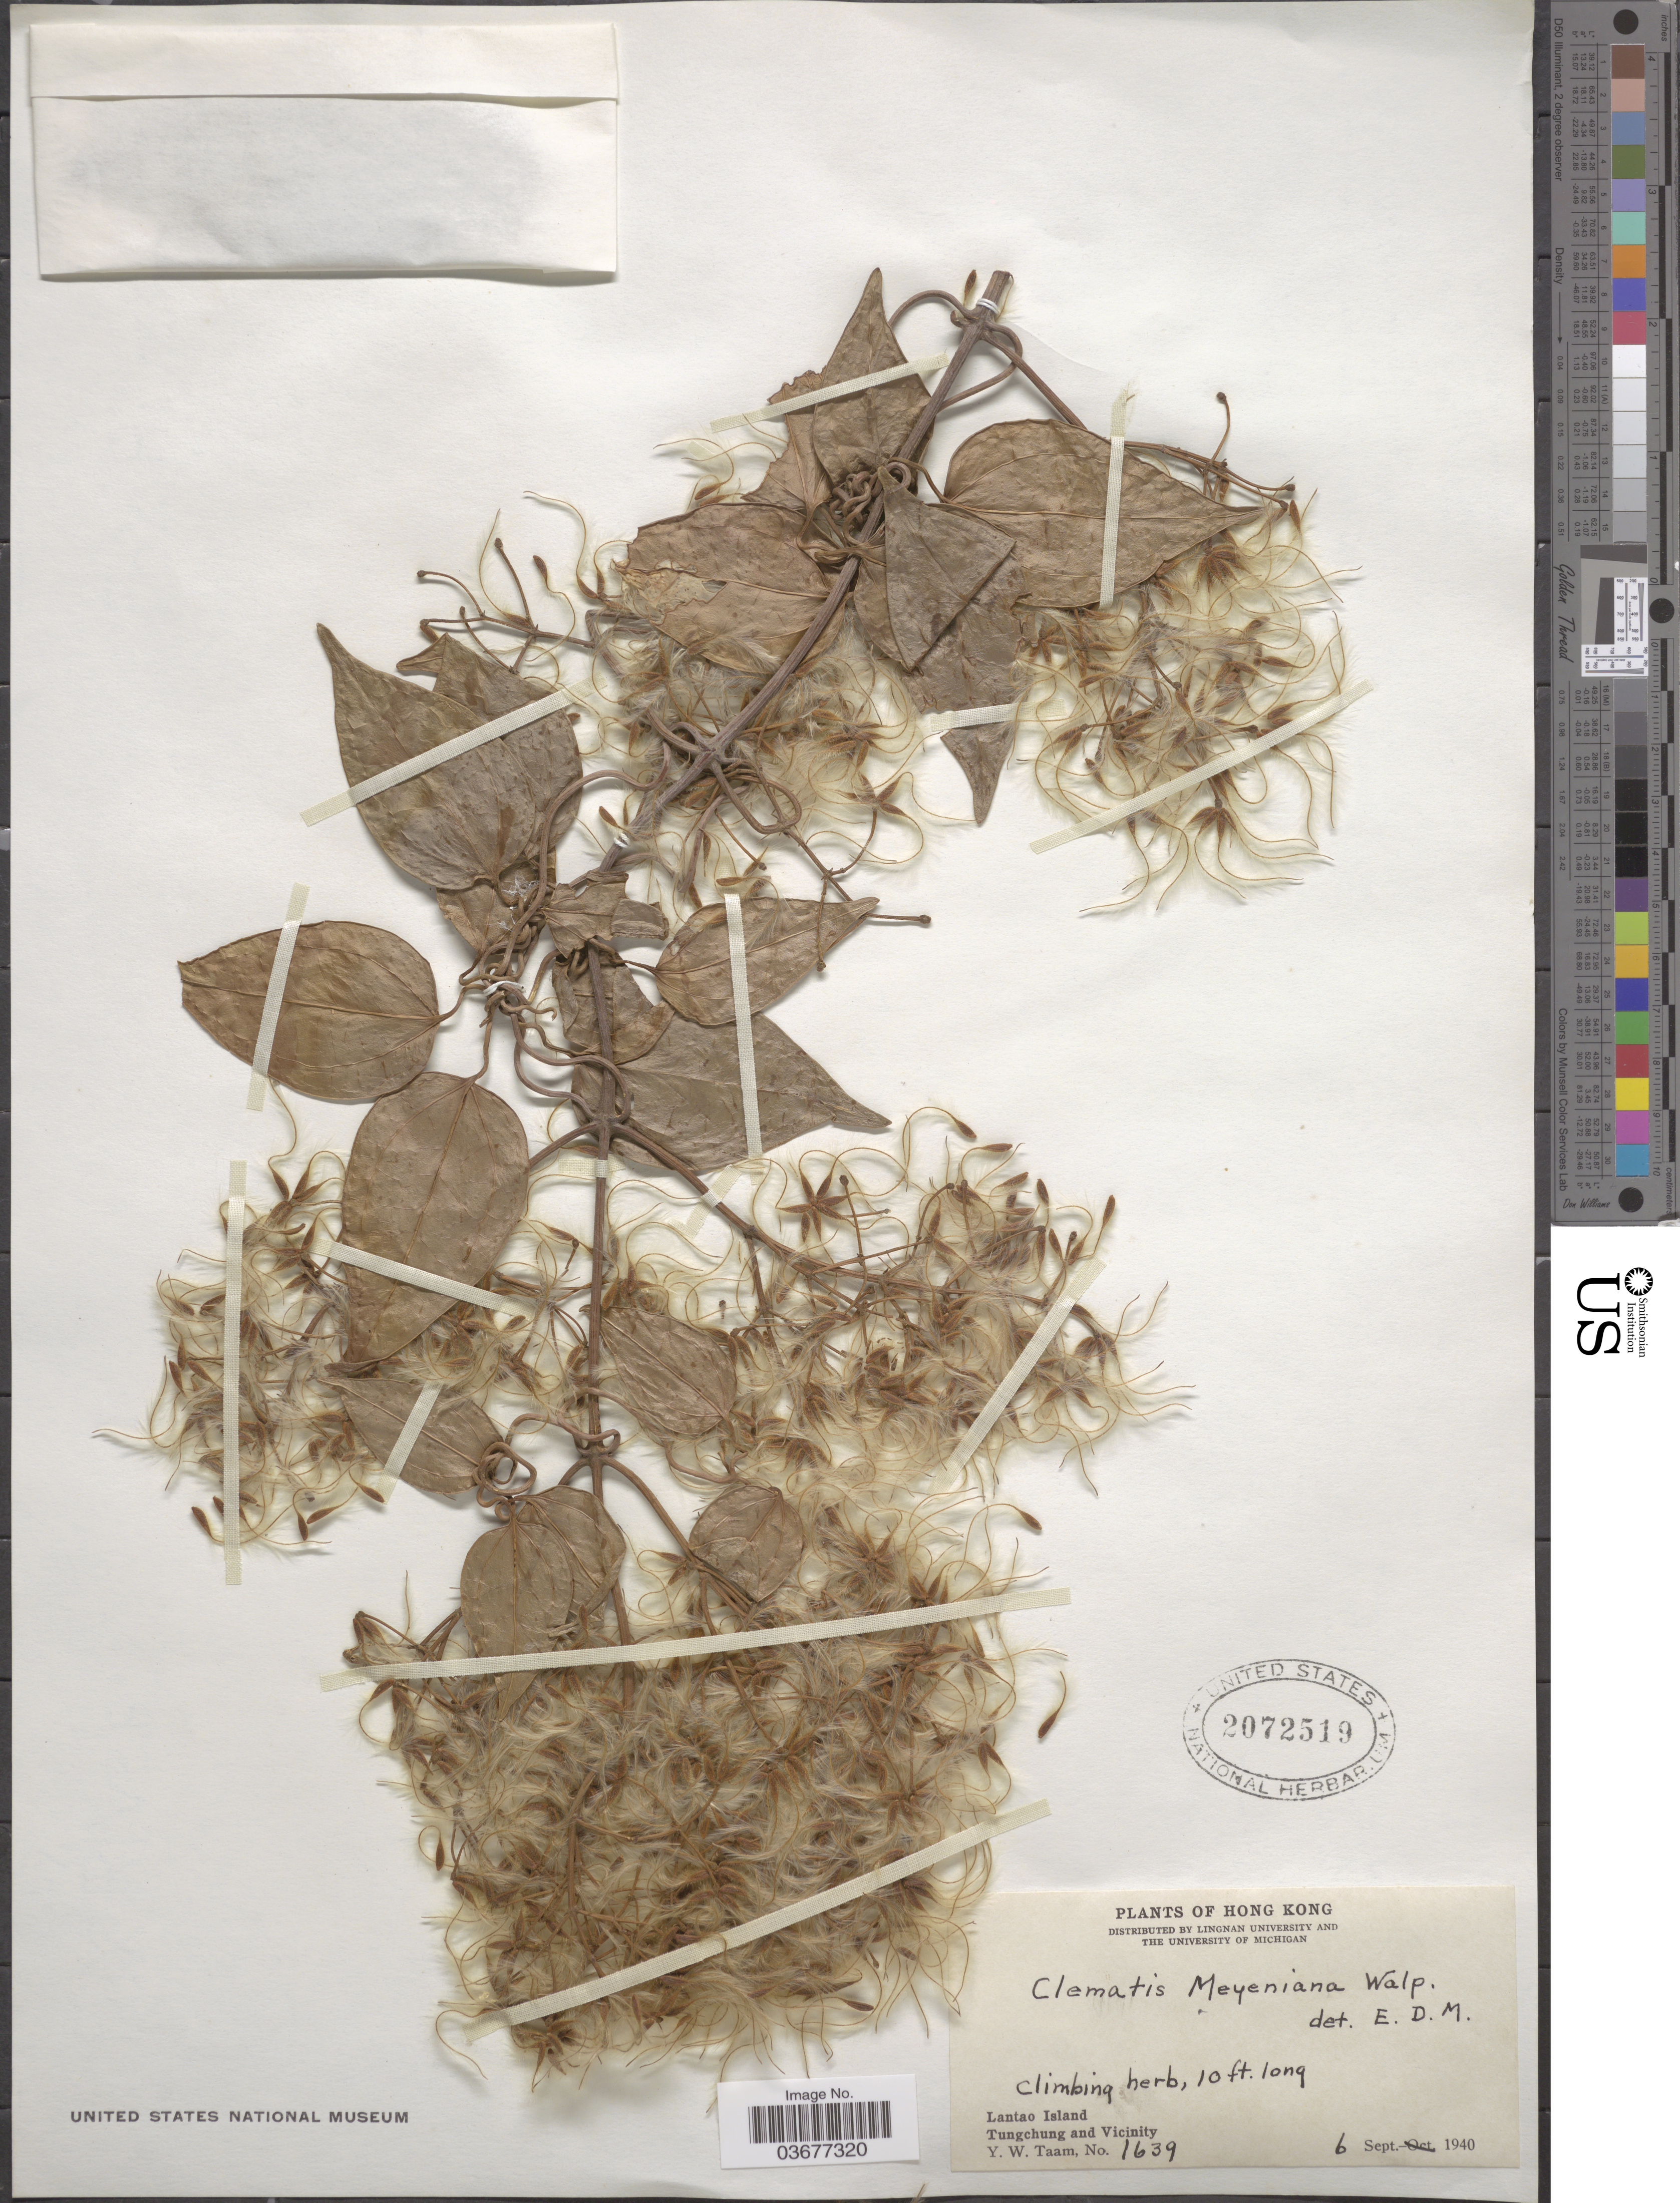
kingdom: Plantae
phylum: Tracheophyta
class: Magnoliopsida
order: Ranunculales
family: Ranunculaceae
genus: Clematis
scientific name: Clematis meyeniana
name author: Walp.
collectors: Y. W. Taam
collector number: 1639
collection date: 1940-09-06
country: China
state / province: Hong Kong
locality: Lantao Island. Tungchung and Vicinity.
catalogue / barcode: US 2072519